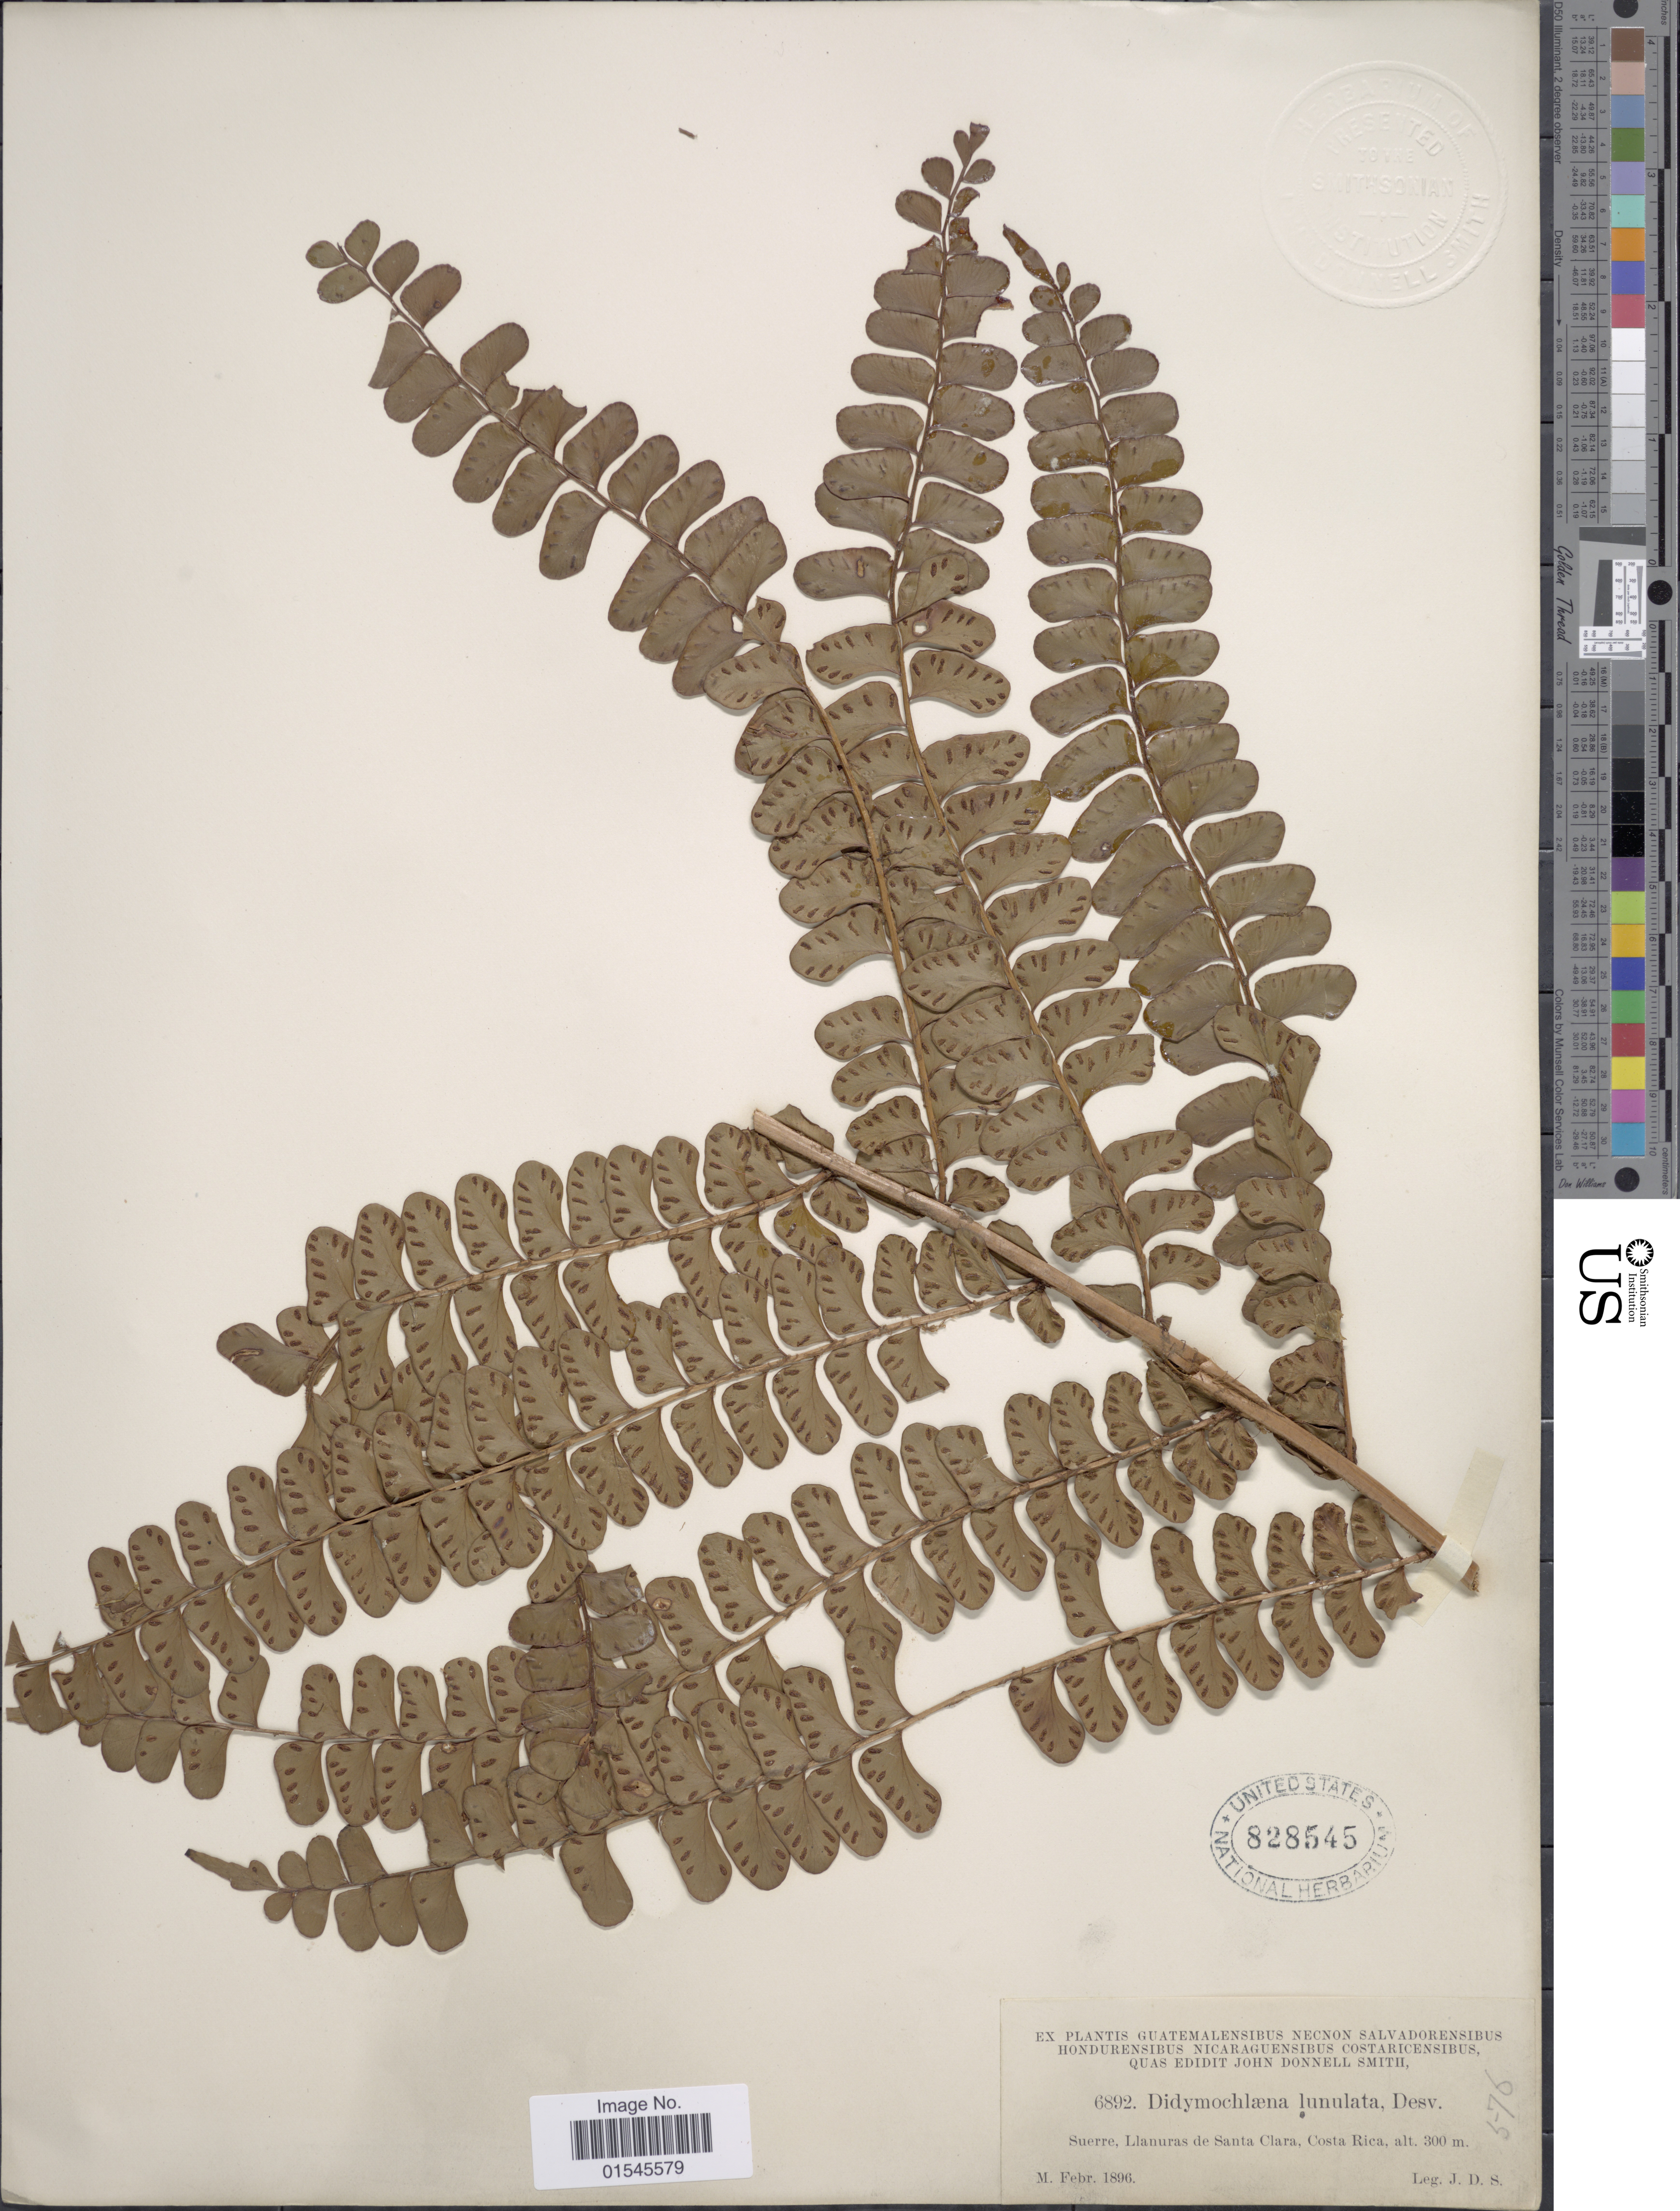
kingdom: Plantae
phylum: Tracheophyta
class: Polypodiopsida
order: Polypodiales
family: Didymochlaenaceae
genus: Didymochlaena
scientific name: Didymochlaena truncatula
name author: (Sw.) J. Sm.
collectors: J. Donnell Smith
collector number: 6892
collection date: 1896-02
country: Costa Rica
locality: Suerre, Llanuras de Santa Clara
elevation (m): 300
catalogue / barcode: US 828545